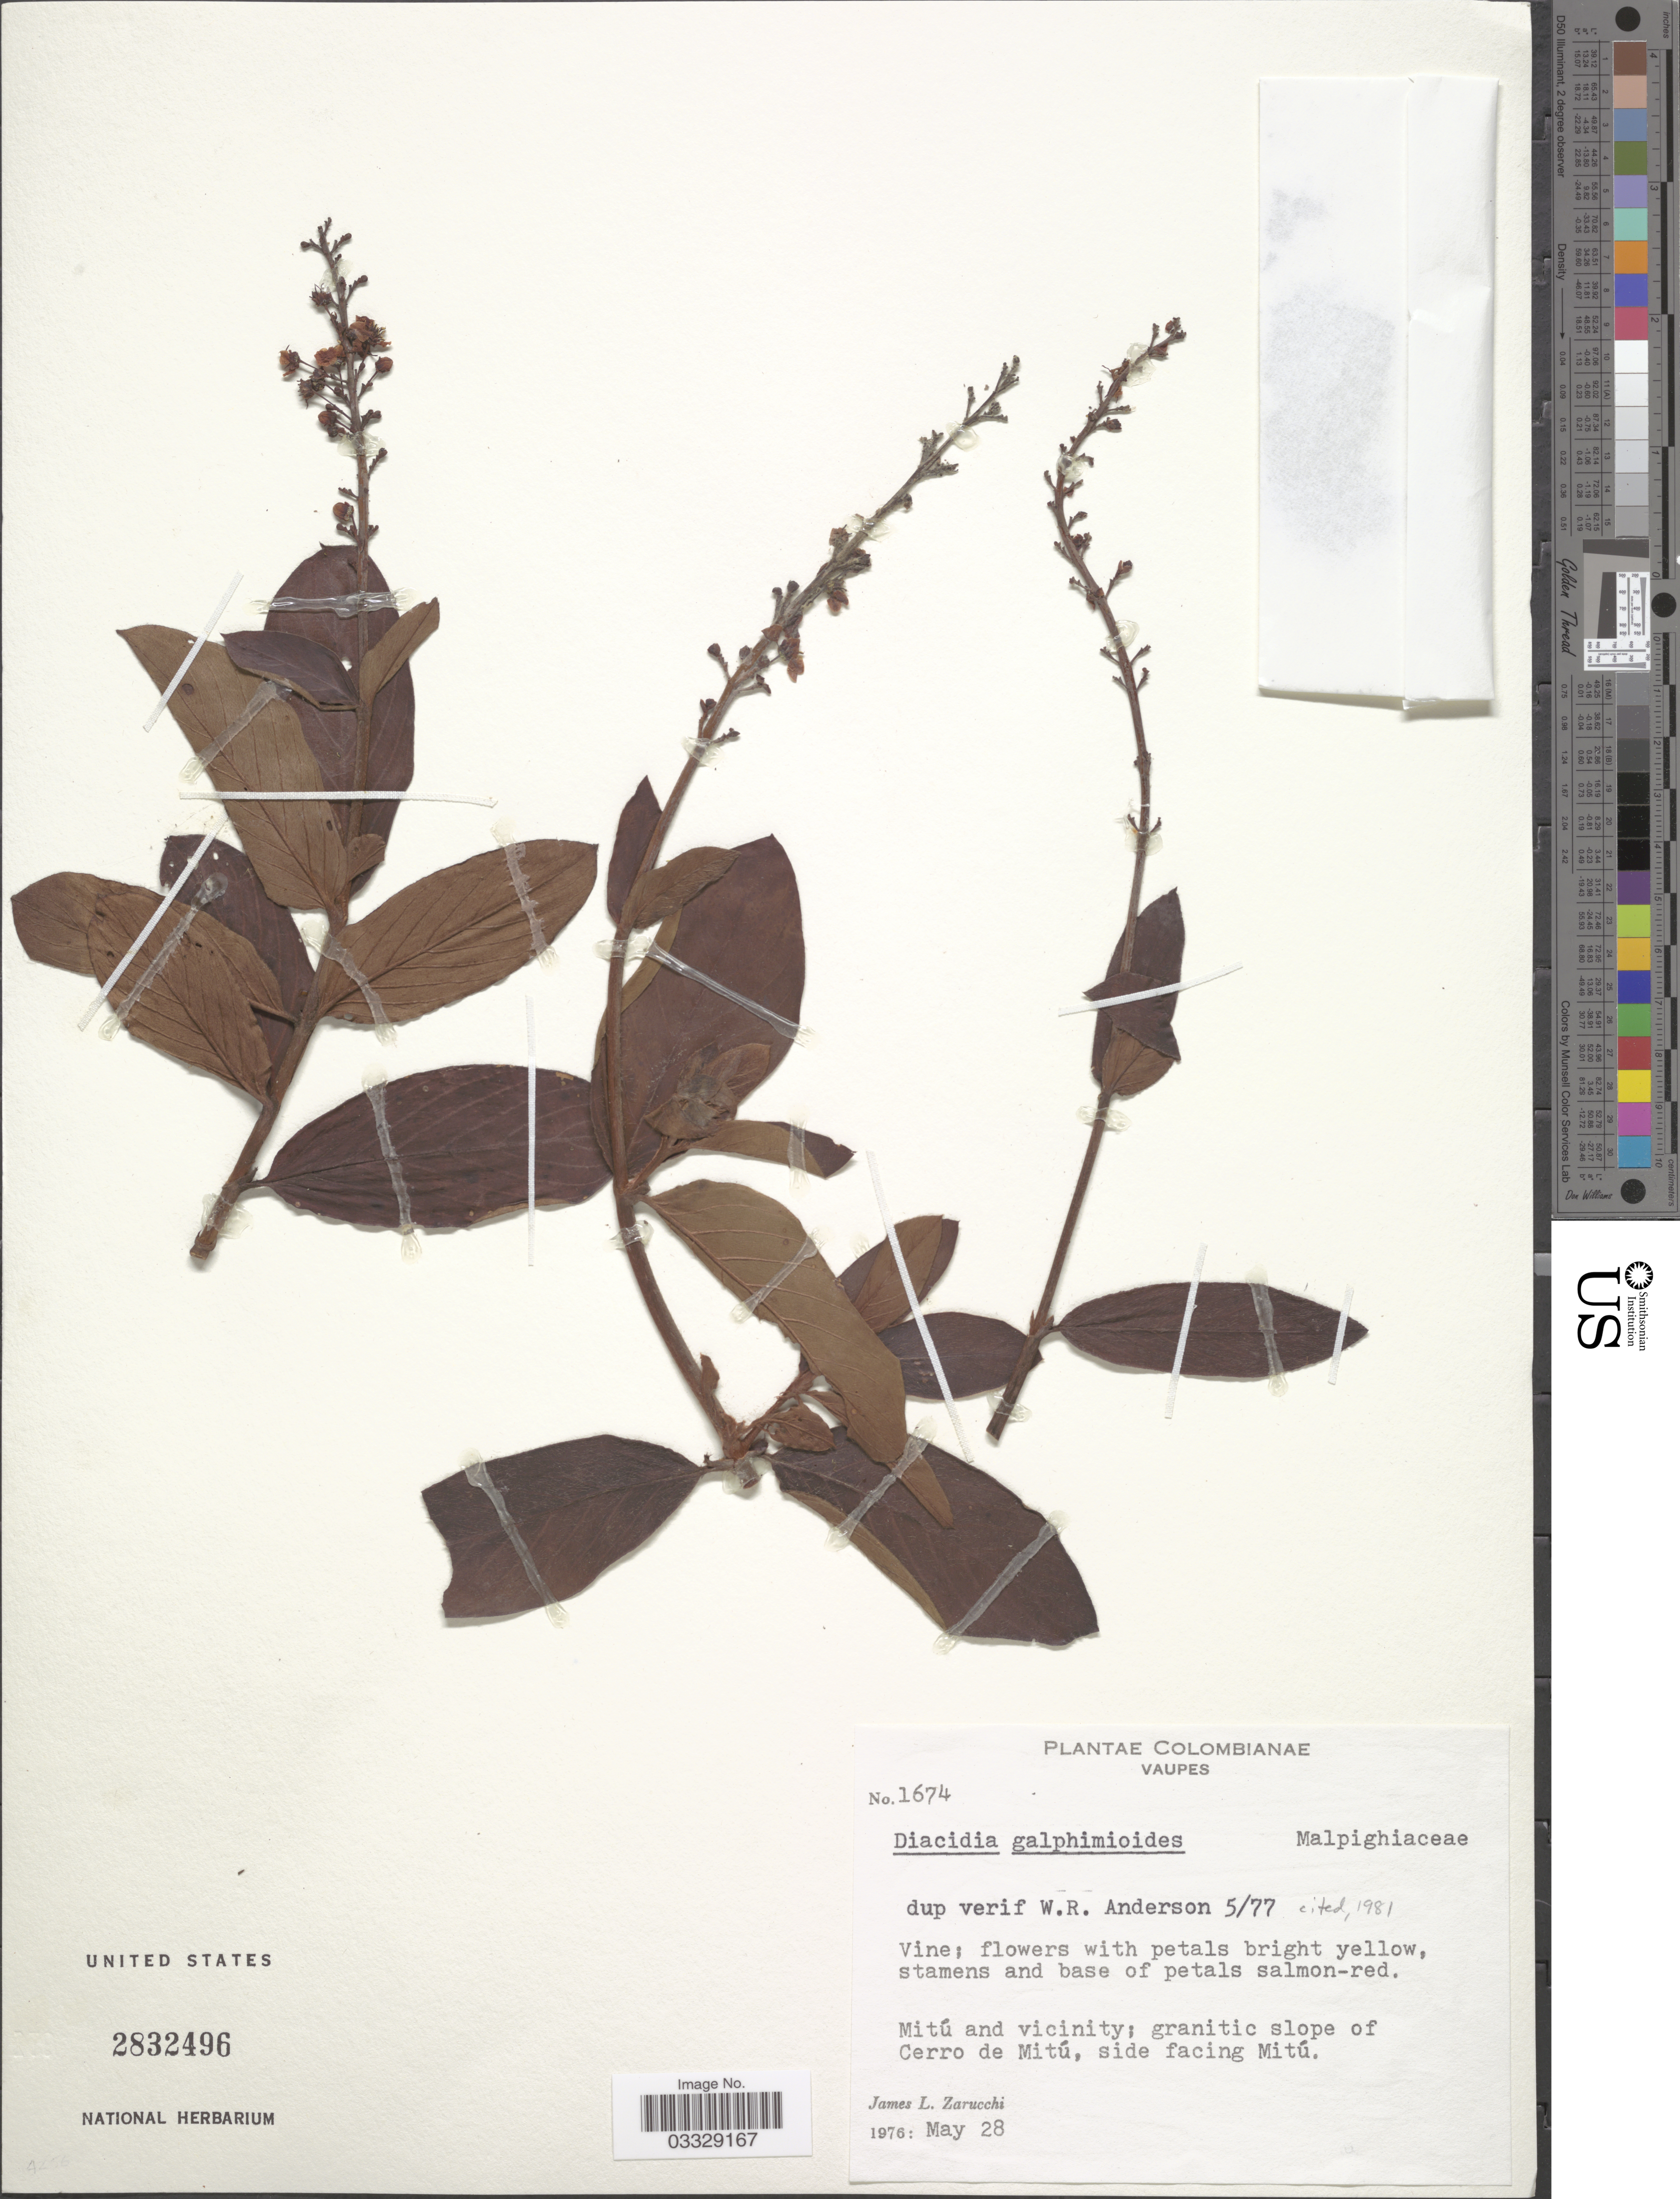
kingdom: Plantae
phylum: Tracheophyta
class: Magnoliopsida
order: Malpighiales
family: Malpighiaceae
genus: Diacidia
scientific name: Diacidia galphimioides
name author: Griseb.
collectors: J. L. Zarucchi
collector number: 1674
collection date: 1976-05-28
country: Colombia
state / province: Vaupés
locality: Mitú and vicinity; granitic slope of Cerro de Mitú, side facing Mitú.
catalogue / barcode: US 2832496